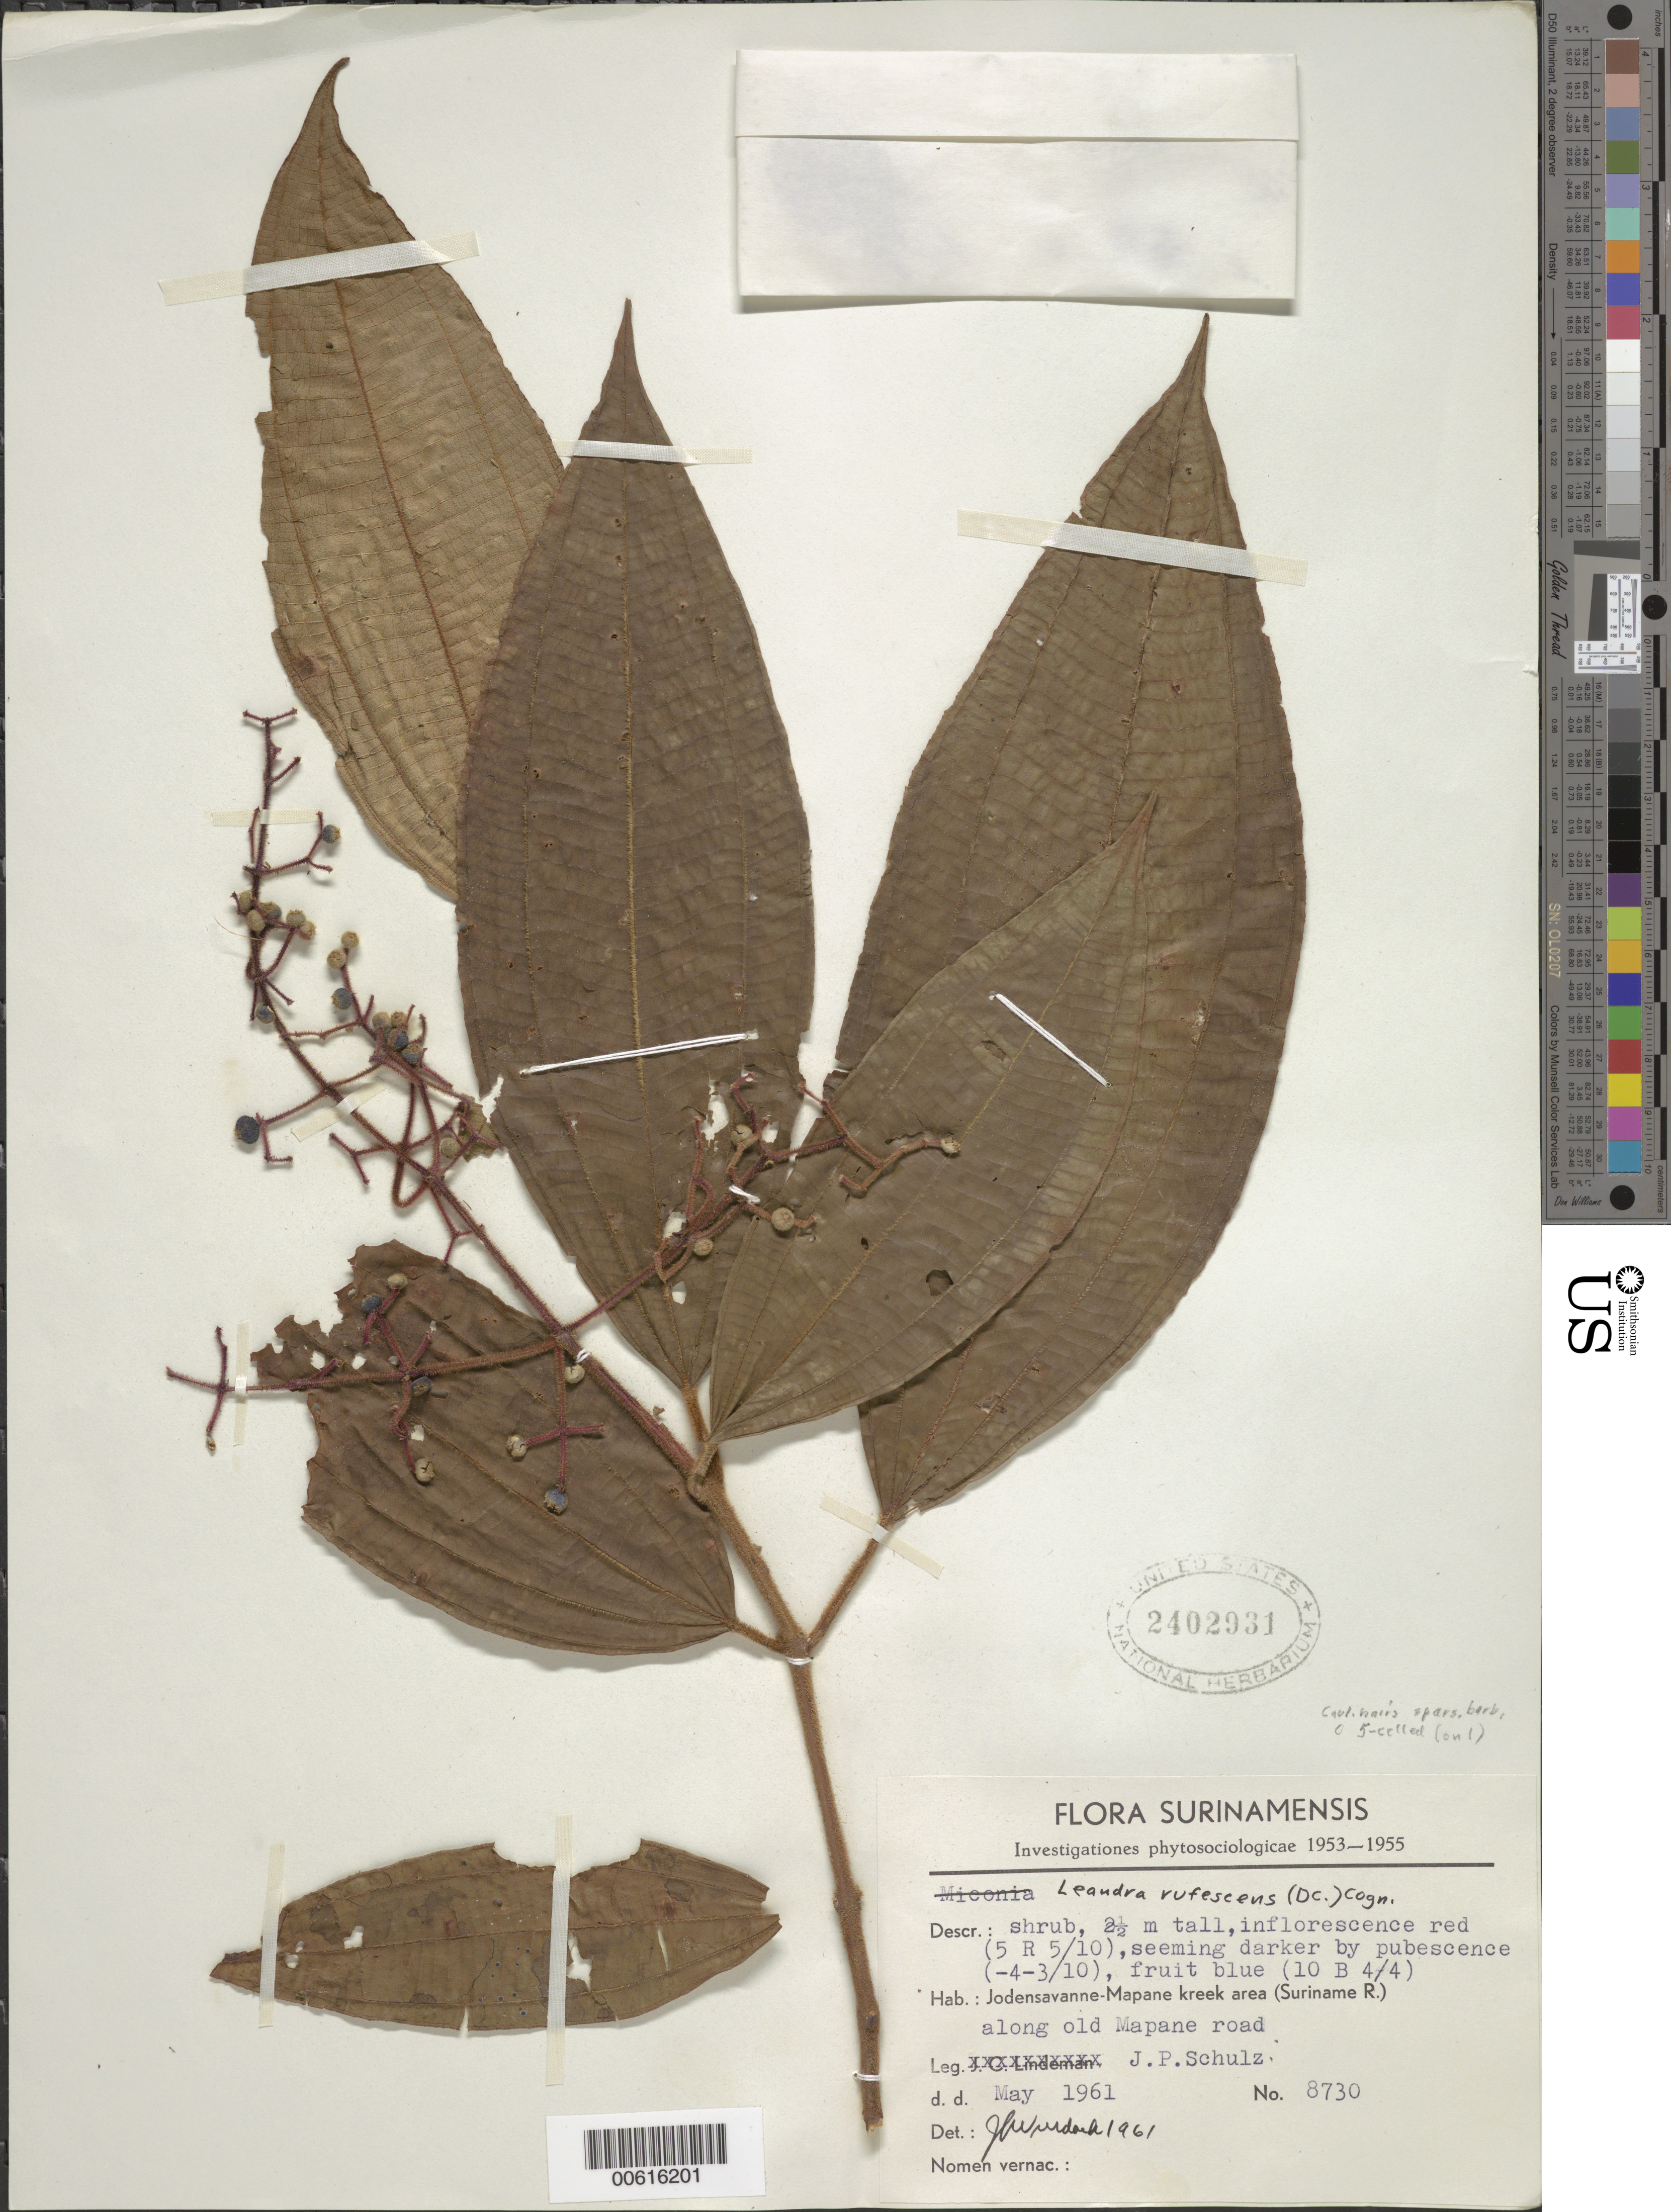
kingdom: Plantae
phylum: Tracheophyta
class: Magnoliopsida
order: Myrtales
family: Melastomataceae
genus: Leandra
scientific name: Leandra rufescens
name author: (DC.) Cogn.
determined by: Wurdack, John J., (US), US (UNITED STATES)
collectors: J. P. Schulz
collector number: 8730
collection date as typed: May-61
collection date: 1961-05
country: Suriname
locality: Jodensavanne-Mapane kreek, along old Mapane road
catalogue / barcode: US 2402931